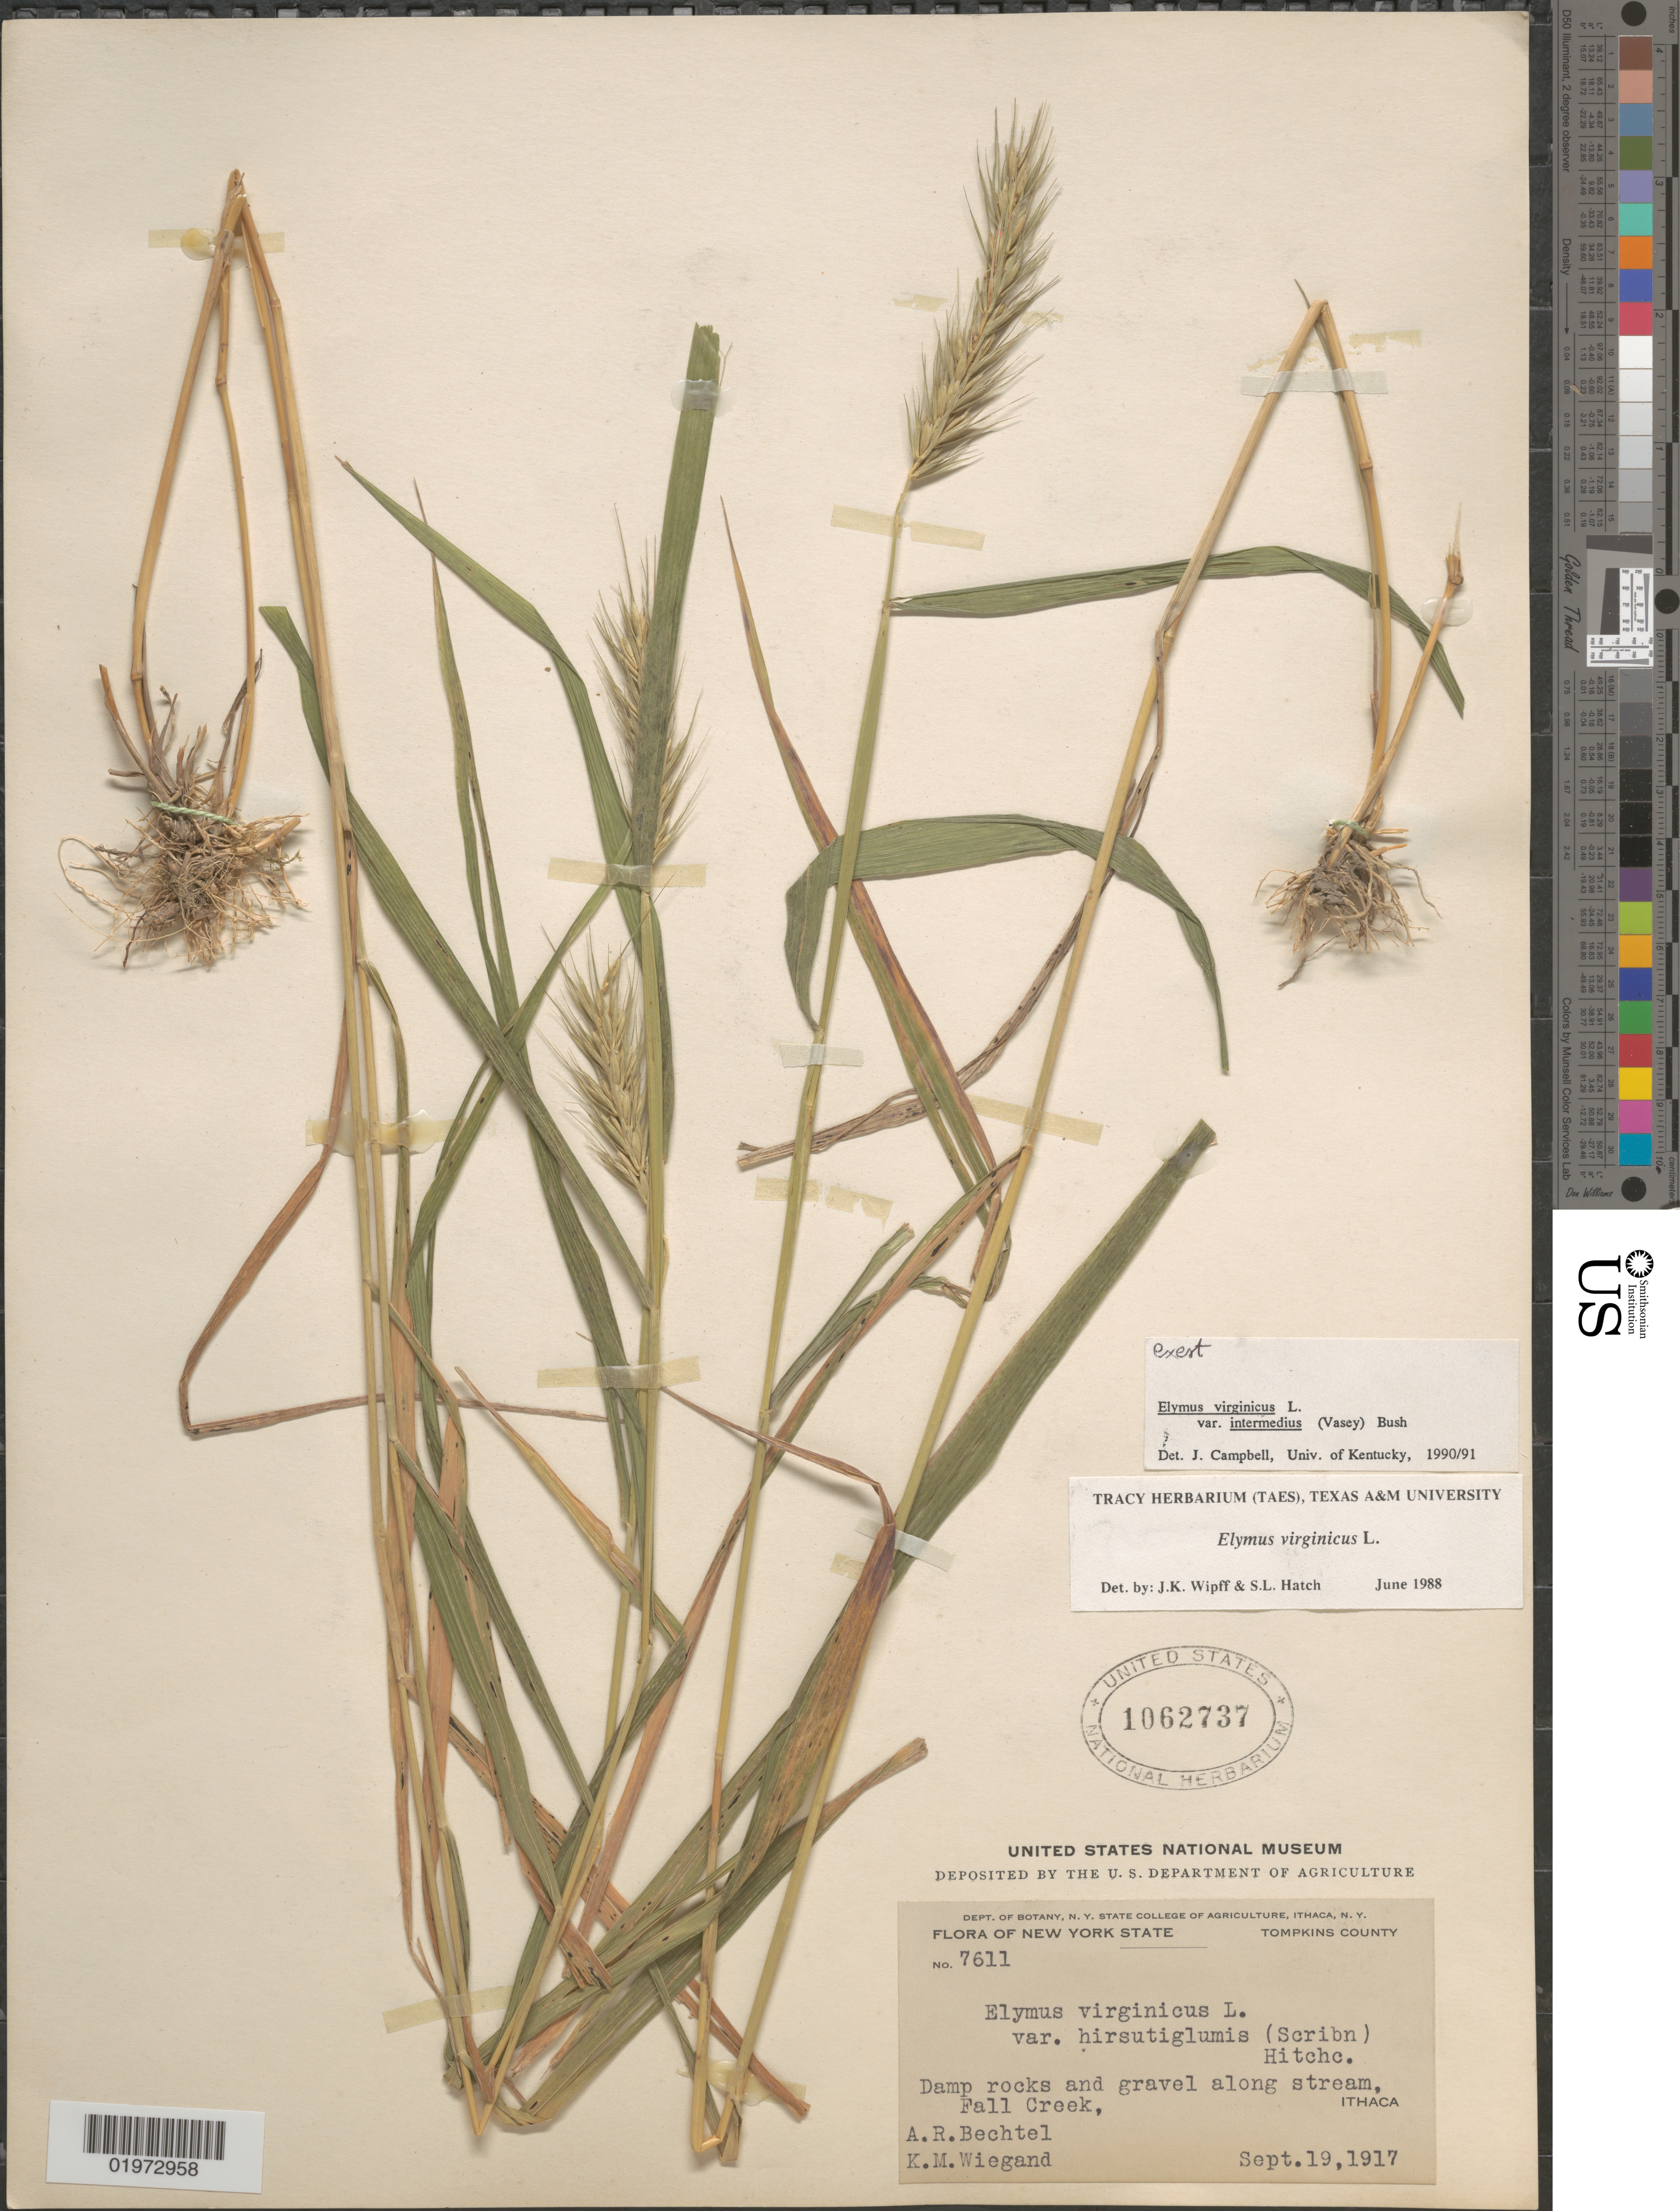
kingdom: Plantae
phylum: Tracheophyta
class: Liliopsida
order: Poales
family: Poaceae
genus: Elymus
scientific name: Elymus virginicus var. intermedius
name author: L.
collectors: A. Bechtel & K. M. Wiegand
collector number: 7611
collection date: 1917-09-19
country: United States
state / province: New York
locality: Tompkins County. Fall Creek, Ithaca.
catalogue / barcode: US 1062737